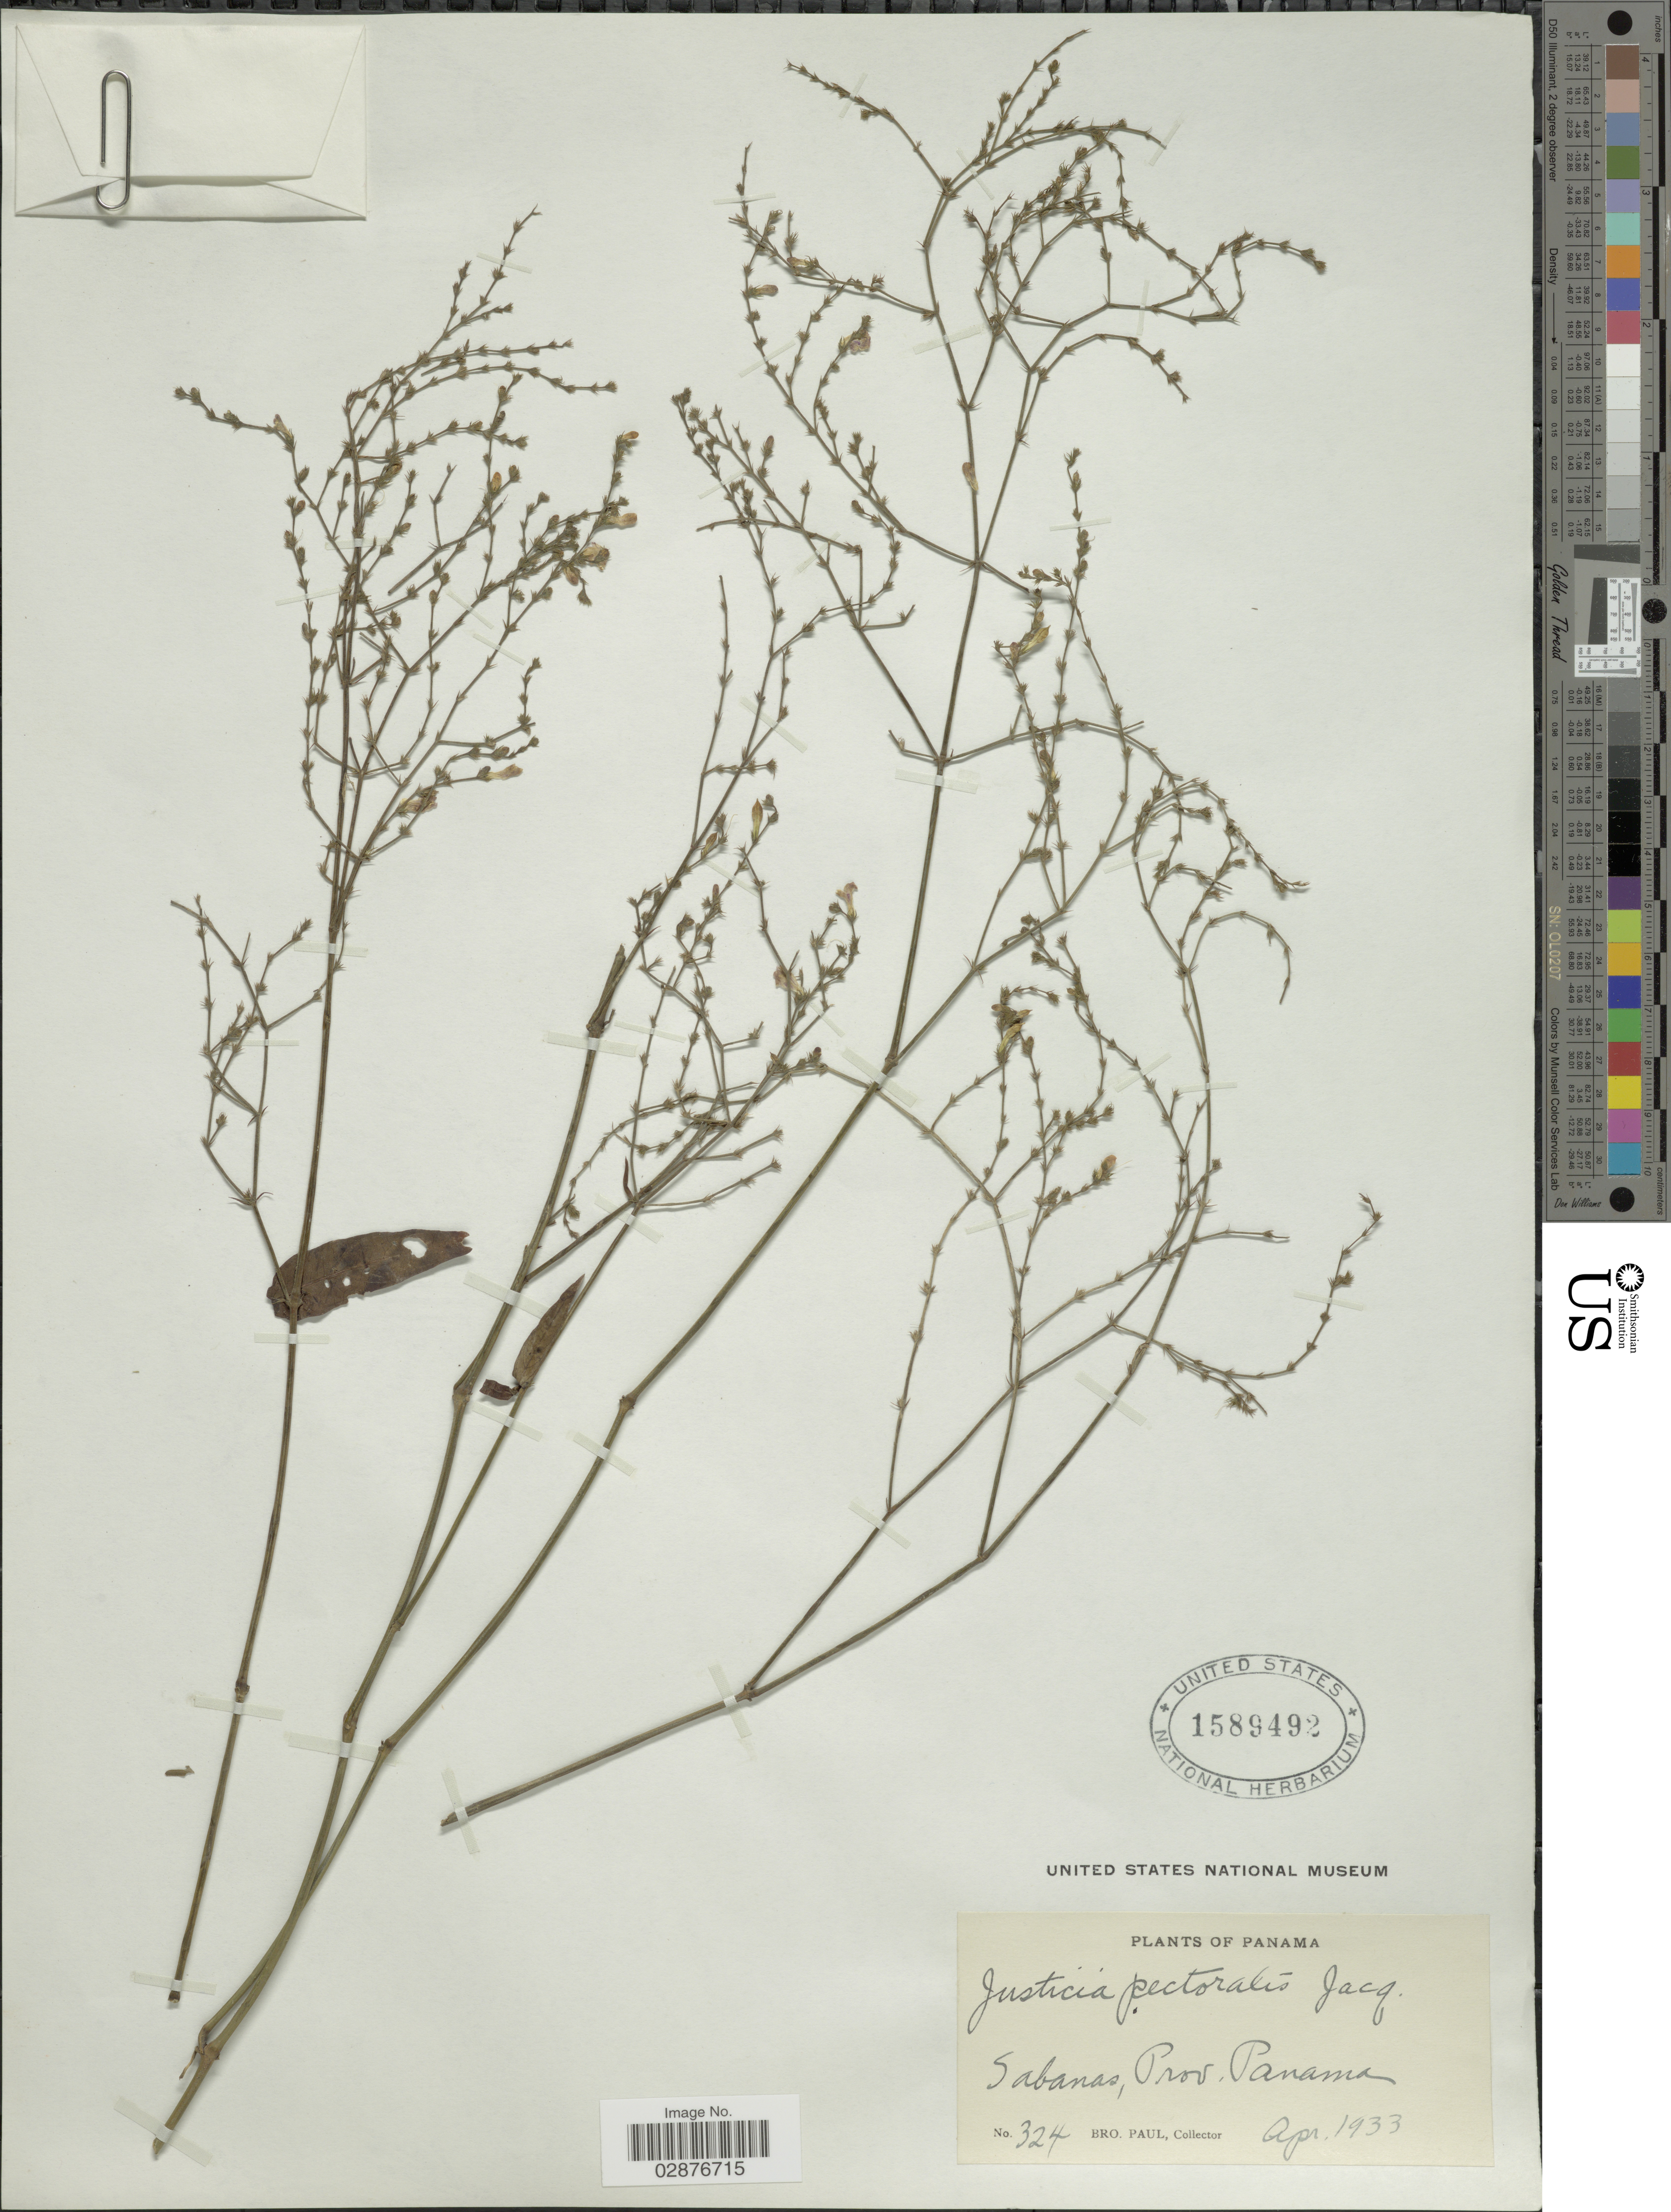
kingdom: Plantae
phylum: Tracheophyta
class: Magnoliopsida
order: Lamiales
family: Acanthaceae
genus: Justicia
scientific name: Justicia pectoralis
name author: Jacq.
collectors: B. Paul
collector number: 324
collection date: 1933-04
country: Panama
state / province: Panamá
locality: Sabanas.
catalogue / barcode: US 1589492